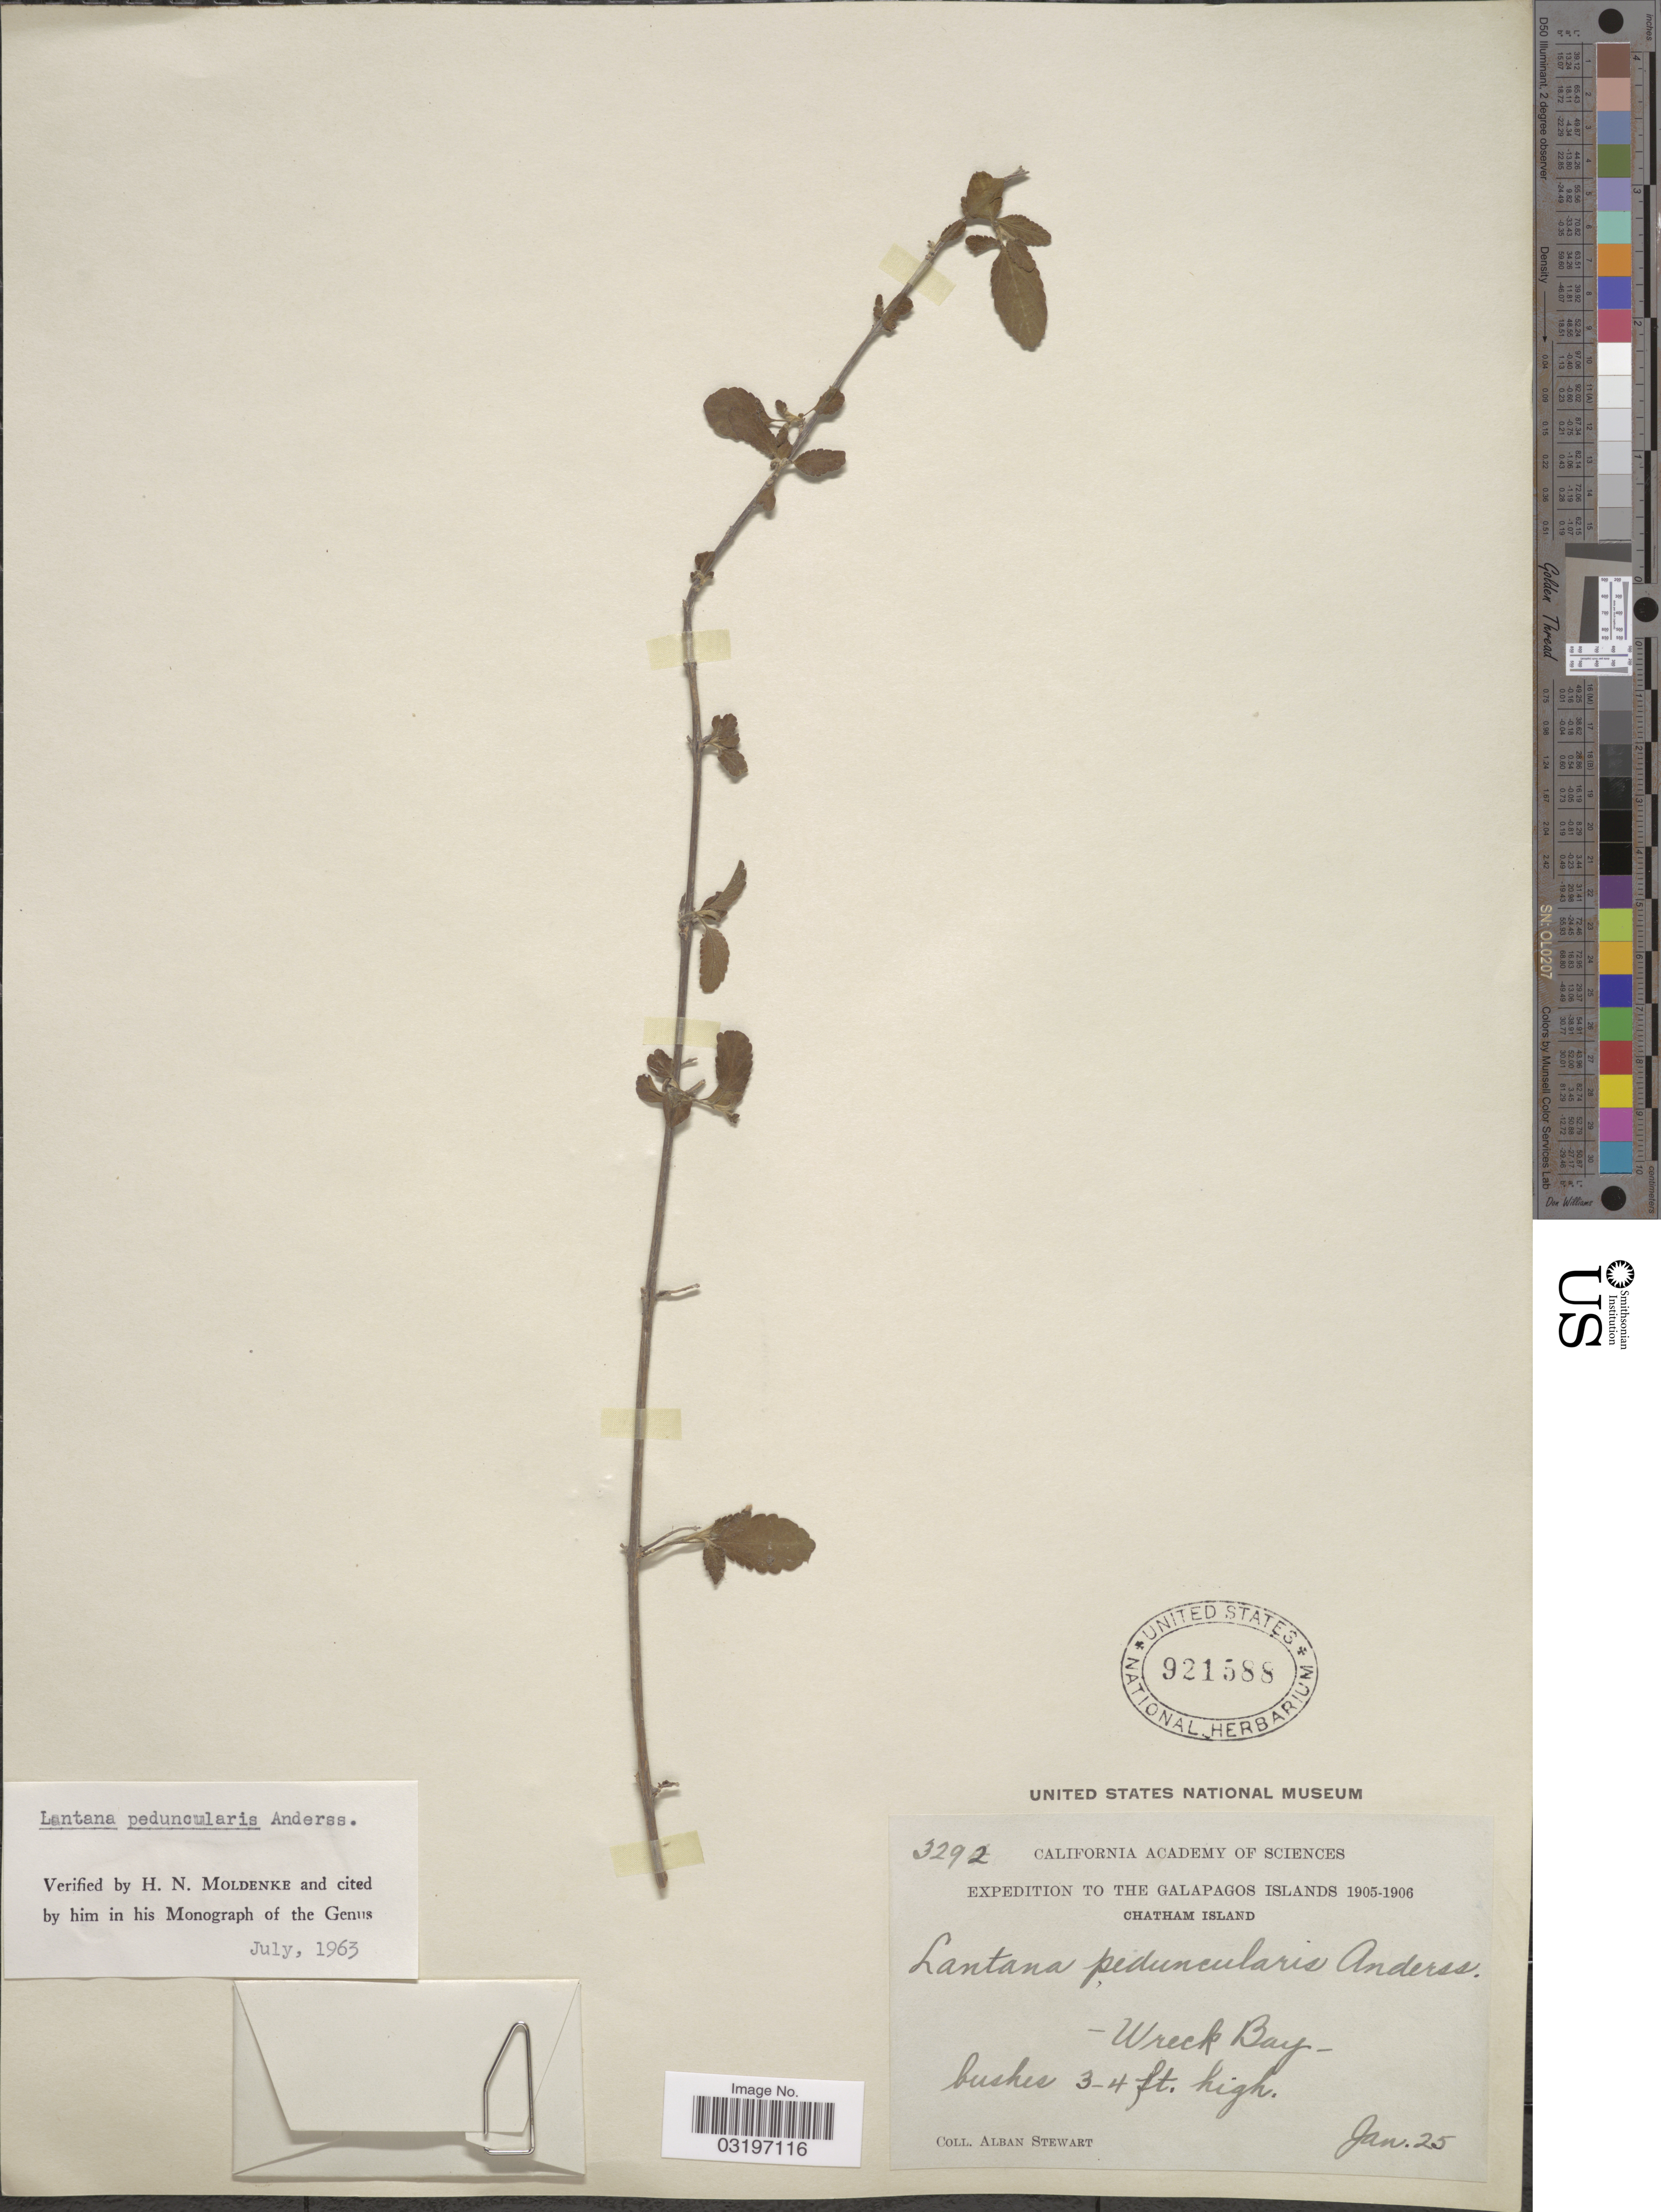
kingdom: Plantae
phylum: Tracheophyta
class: Magnoliopsida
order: Lamiales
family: Verbenaceae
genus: Lantana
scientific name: Lantana peduncularis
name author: Andersson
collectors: A. Stewart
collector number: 3292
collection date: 1905-01-25/1906-01-25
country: Ecuador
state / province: Colón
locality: The Galapagos Islands, Chatham Island. Wreck Bay.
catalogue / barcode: US 921588